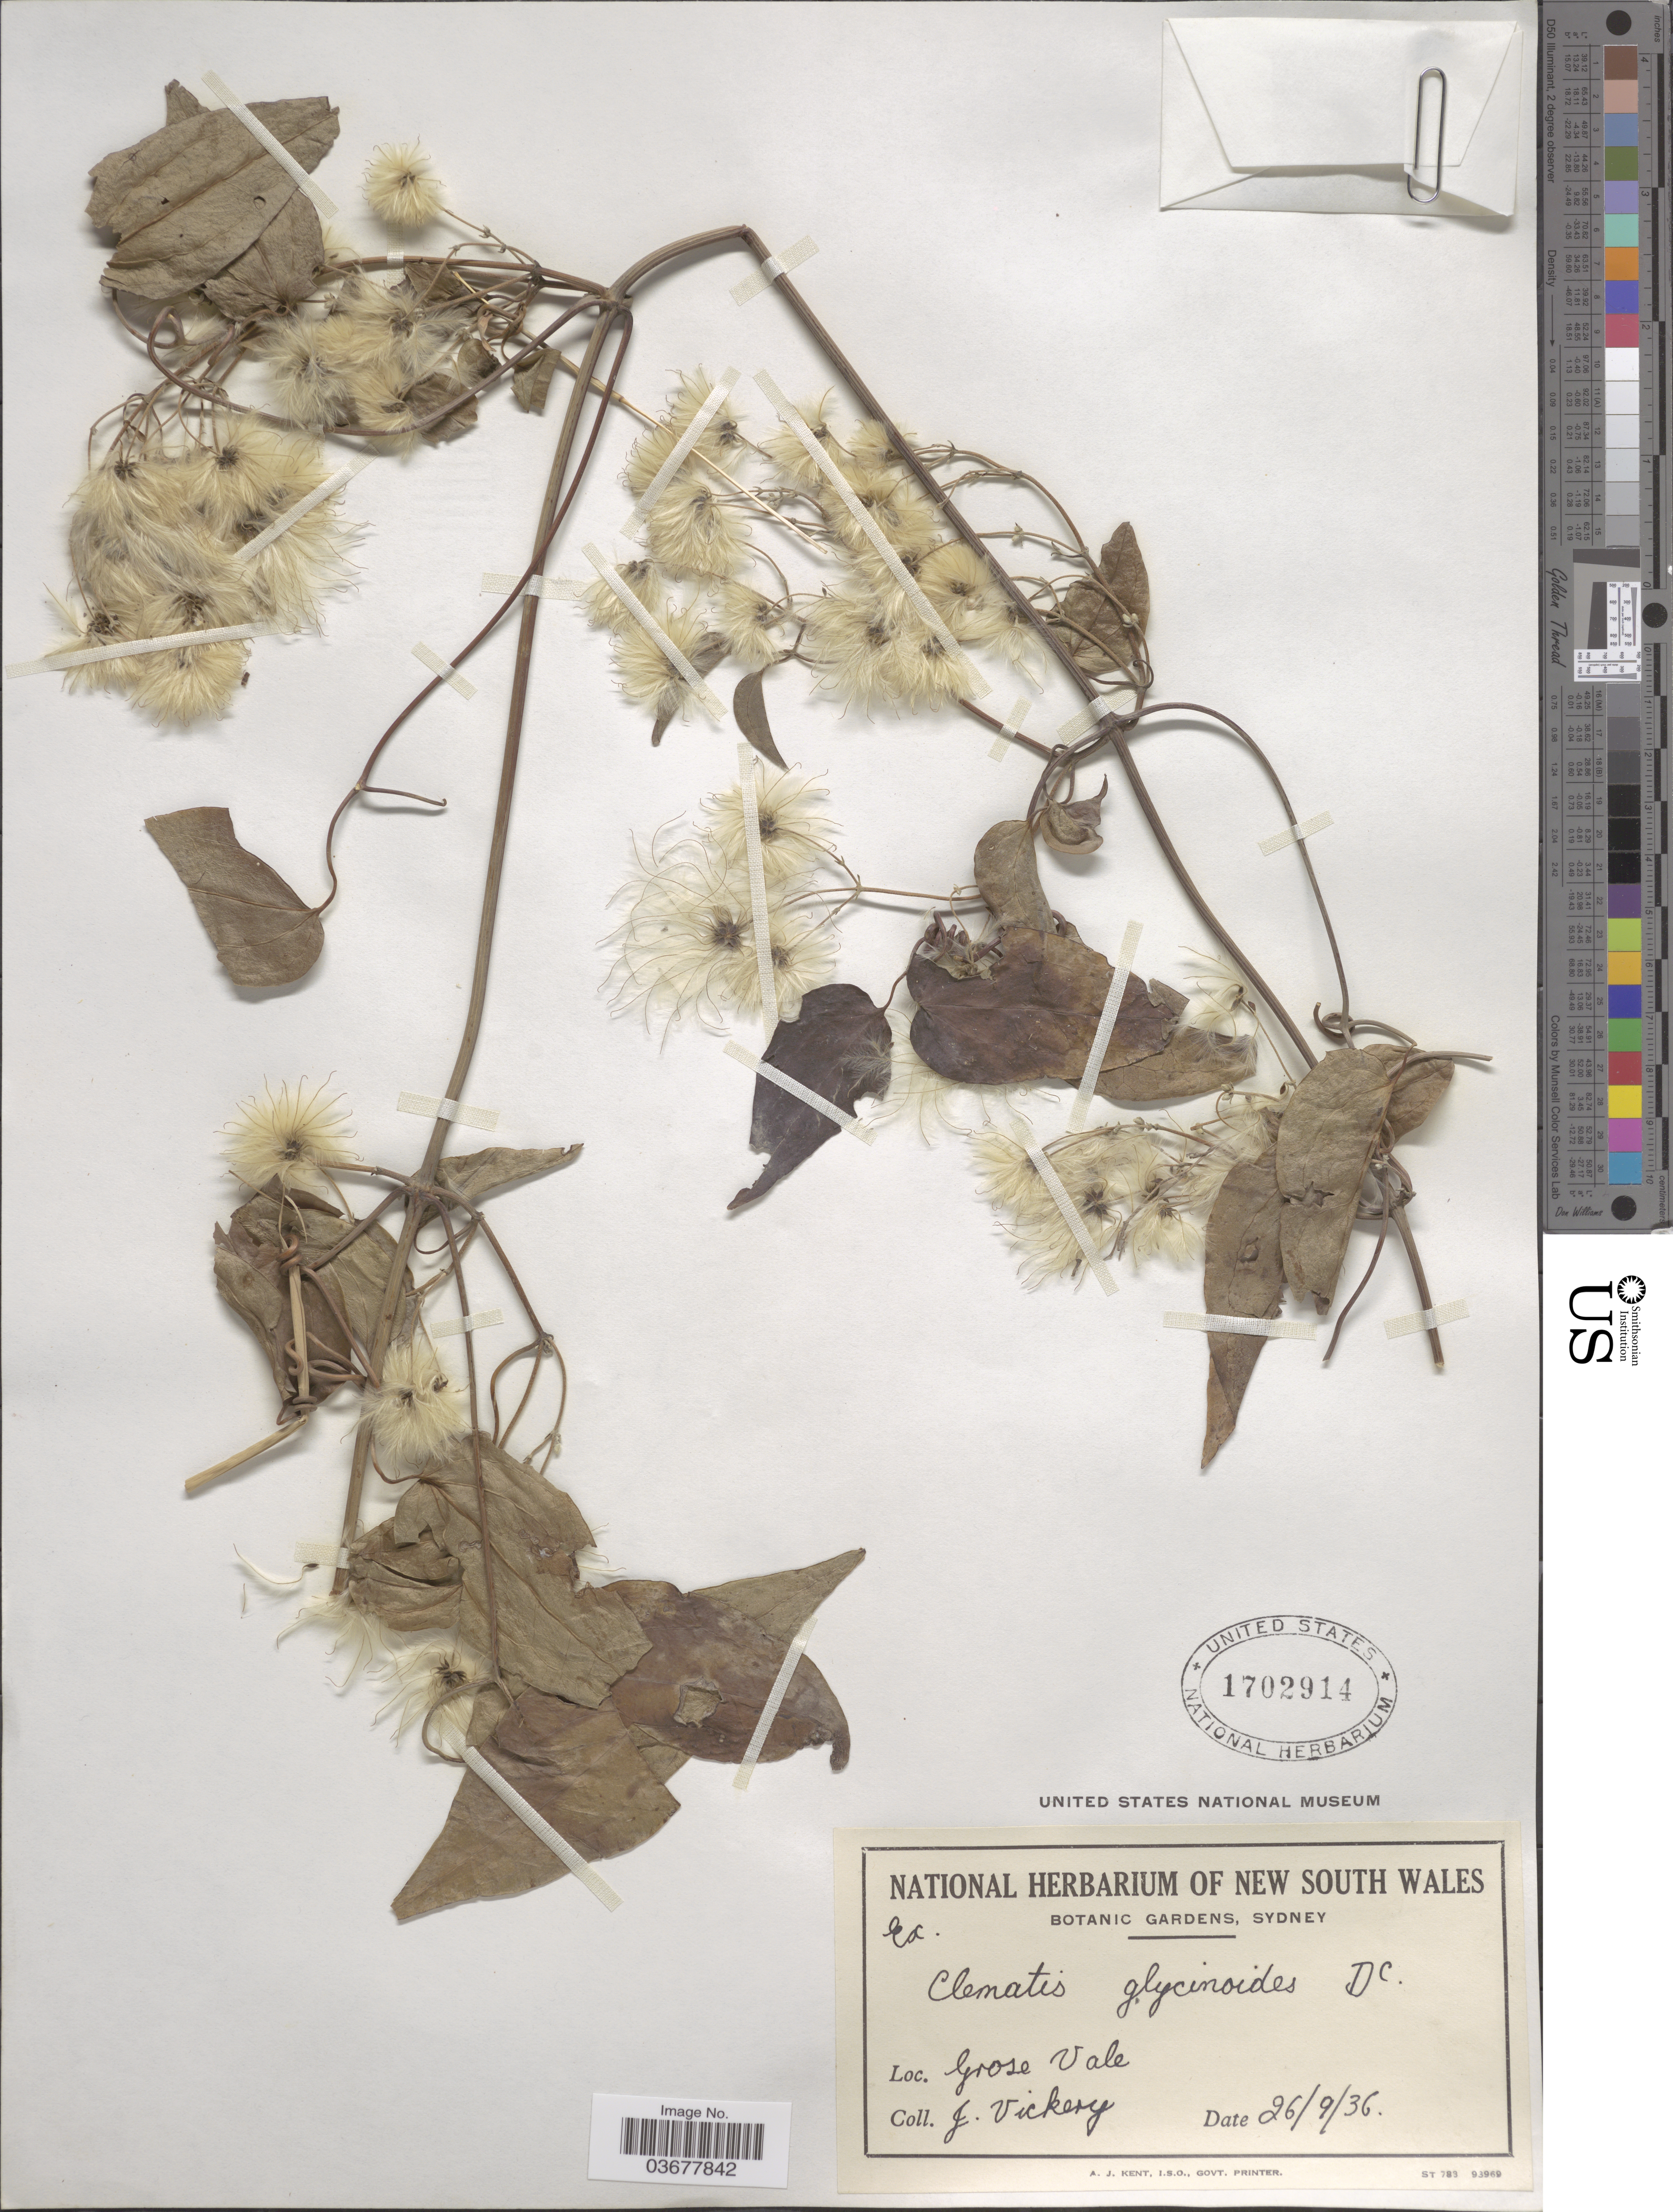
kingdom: Plantae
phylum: Tracheophyta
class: Magnoliopsida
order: Ranunculales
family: Ranunculaceae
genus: Clematis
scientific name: Clematis glycinoides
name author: DC.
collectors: J. Vickery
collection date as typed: Transcribed d/m/y: 26/9/36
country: Australia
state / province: New South Wales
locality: Grose Vale.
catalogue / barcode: US 1702914